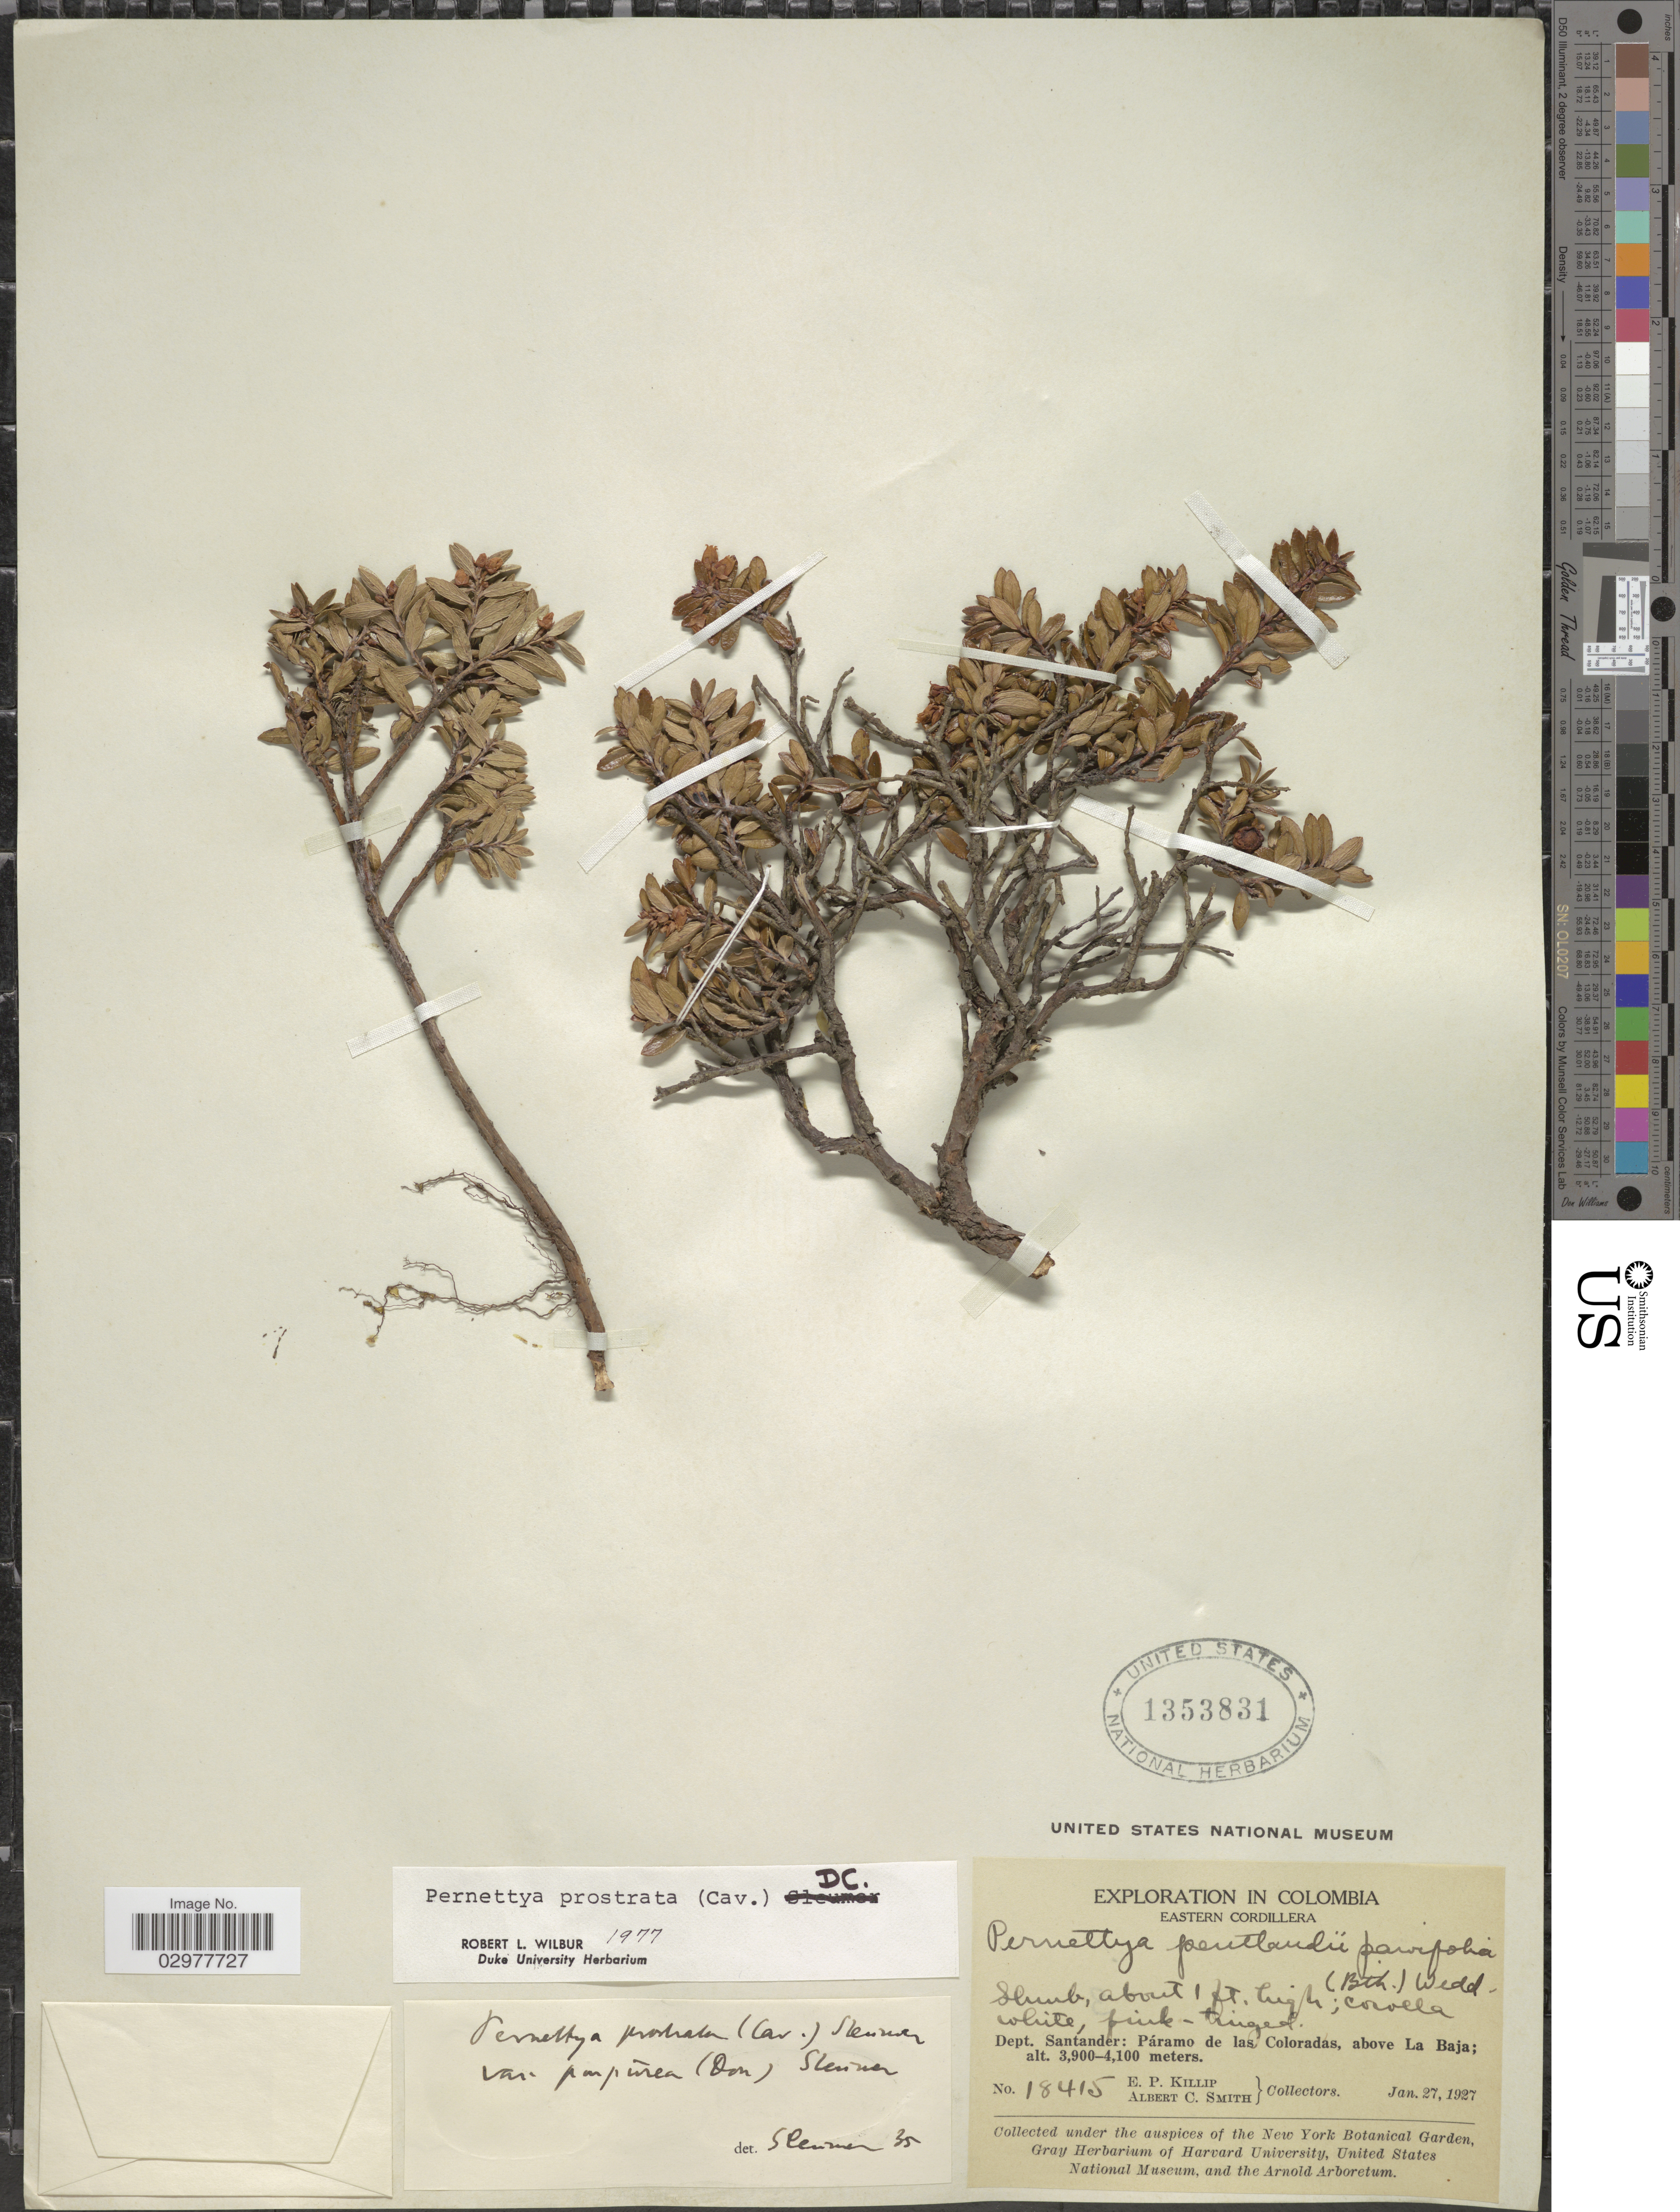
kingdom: Plantae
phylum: Tracheophyta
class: Magnoliopsida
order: Ericales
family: Ericaceae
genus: Pernettya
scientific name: Pernettya prostrata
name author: (Cav.) DC.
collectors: E. P. Killip & A. C. Smith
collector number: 18415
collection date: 1927-01-27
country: Colombia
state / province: Santander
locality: Dept. Santander: Páramo de las Coloradas, above La Baja.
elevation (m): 3900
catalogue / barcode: US 1353831